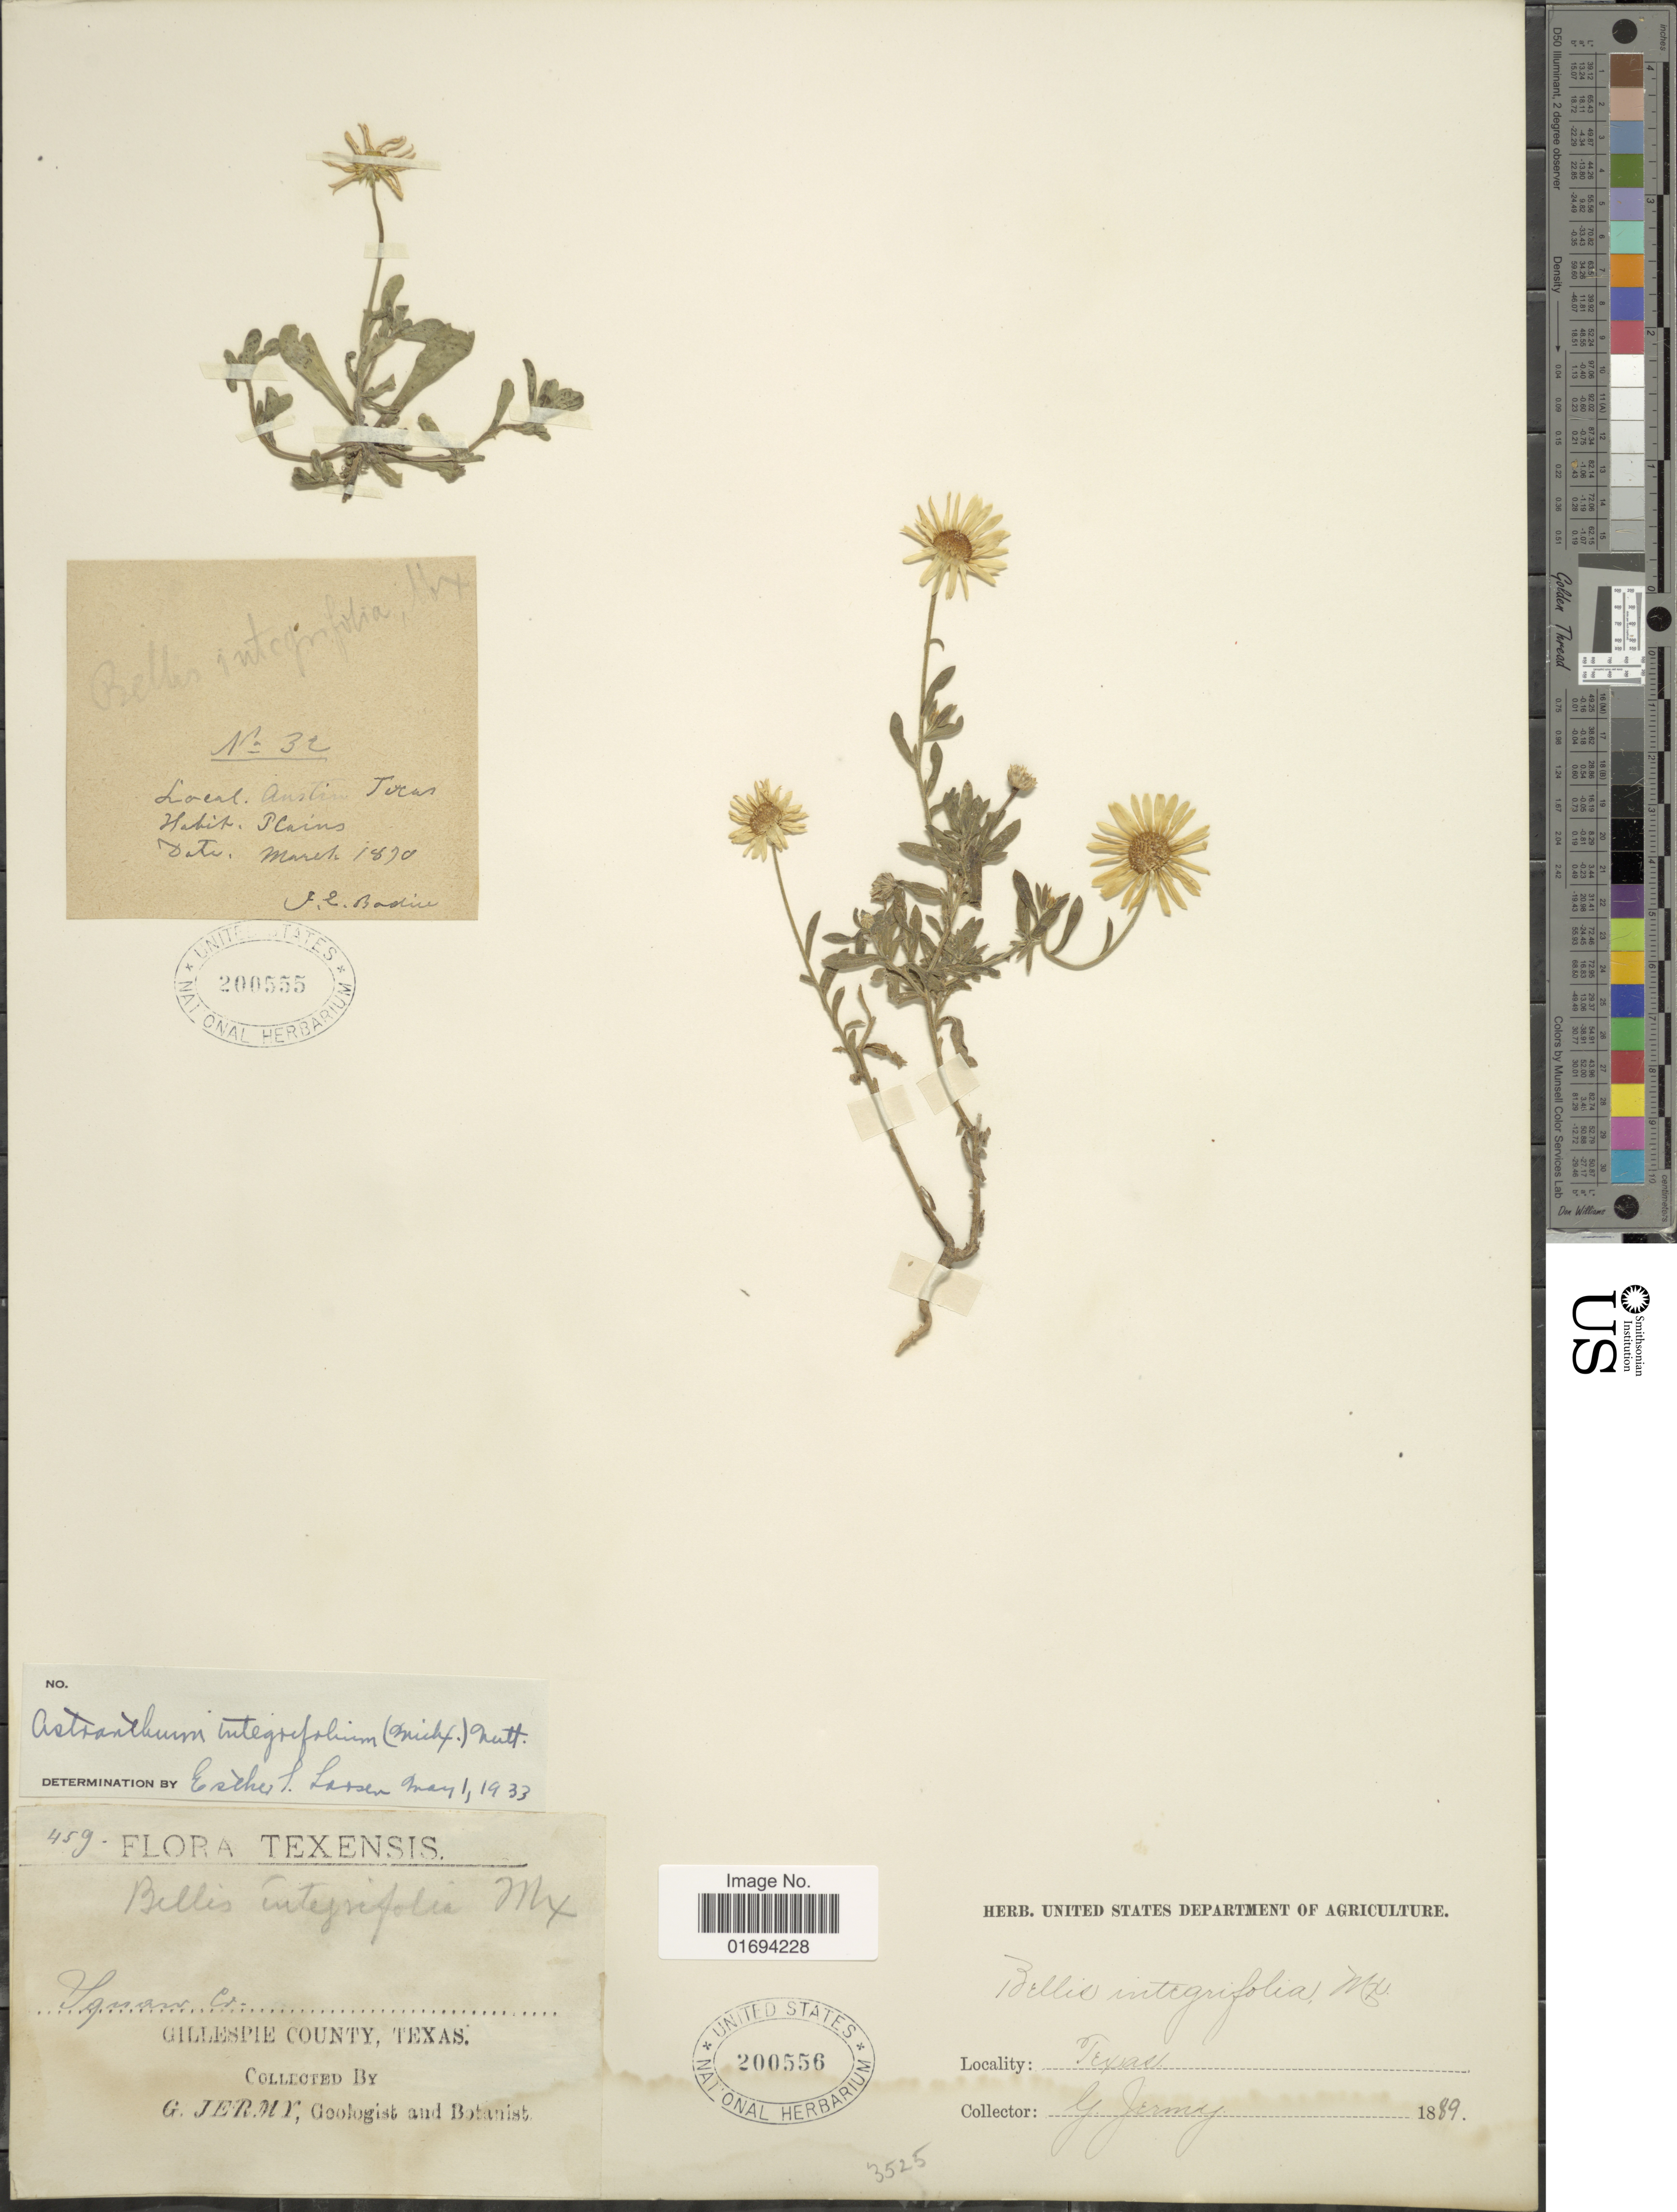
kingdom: Plantae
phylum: Tracheophyta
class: Magnoliopsida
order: Asterales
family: Asteraceae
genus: Astranthium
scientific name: Astranthium integrifolium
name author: (Michx.) Nutt.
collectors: G. Jermy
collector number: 459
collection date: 1889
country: United States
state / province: Texas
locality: Texensis, Squaw Cr.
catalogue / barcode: US 200556-2